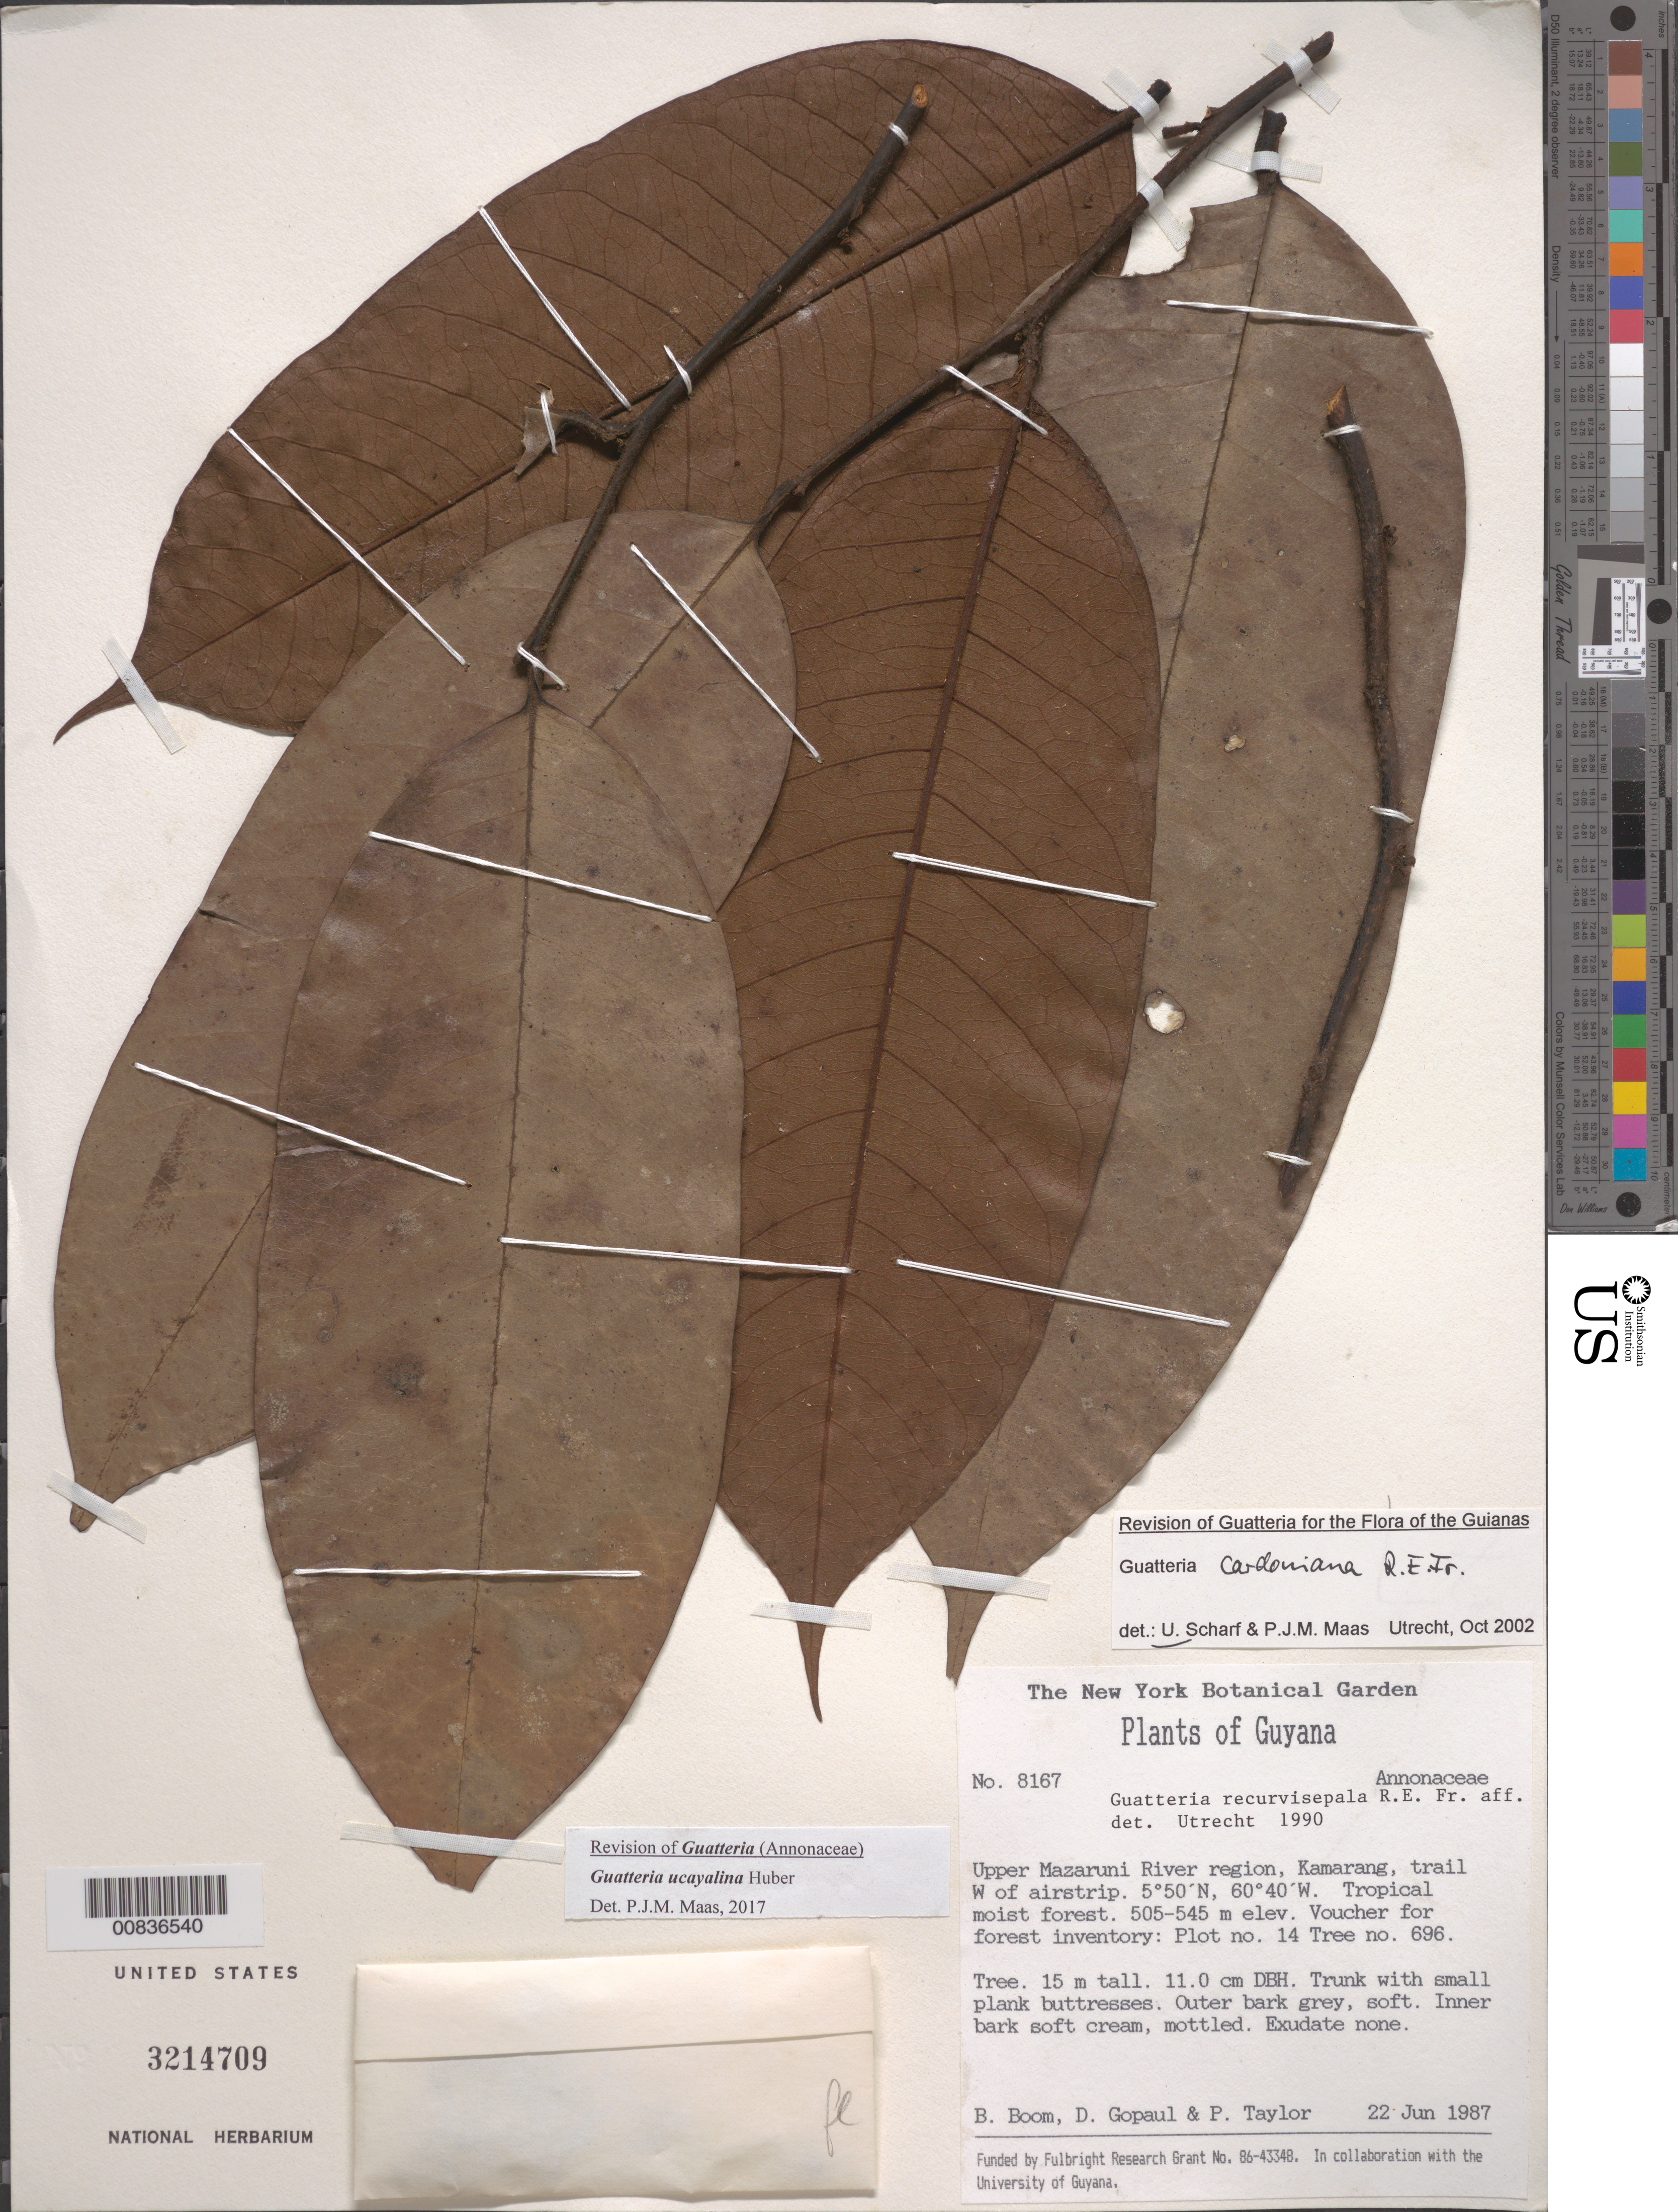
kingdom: Plantae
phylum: Tracheophyta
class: Magnoliopsida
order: Magnoliales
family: Annonaceae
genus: Guatteria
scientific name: Guatteria ucayalina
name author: Huber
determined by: Maas, Paul J.; Maas, H.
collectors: B. M. Boom, D. Gopaul & P. Taylor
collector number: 8167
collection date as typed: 22-Jun-87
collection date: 1987-06-22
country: Guyana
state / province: Cuyuni-Mazaruni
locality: Kamarang, upper Mazaruni R.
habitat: Tropical moist forest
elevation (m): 505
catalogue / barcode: US 3214709